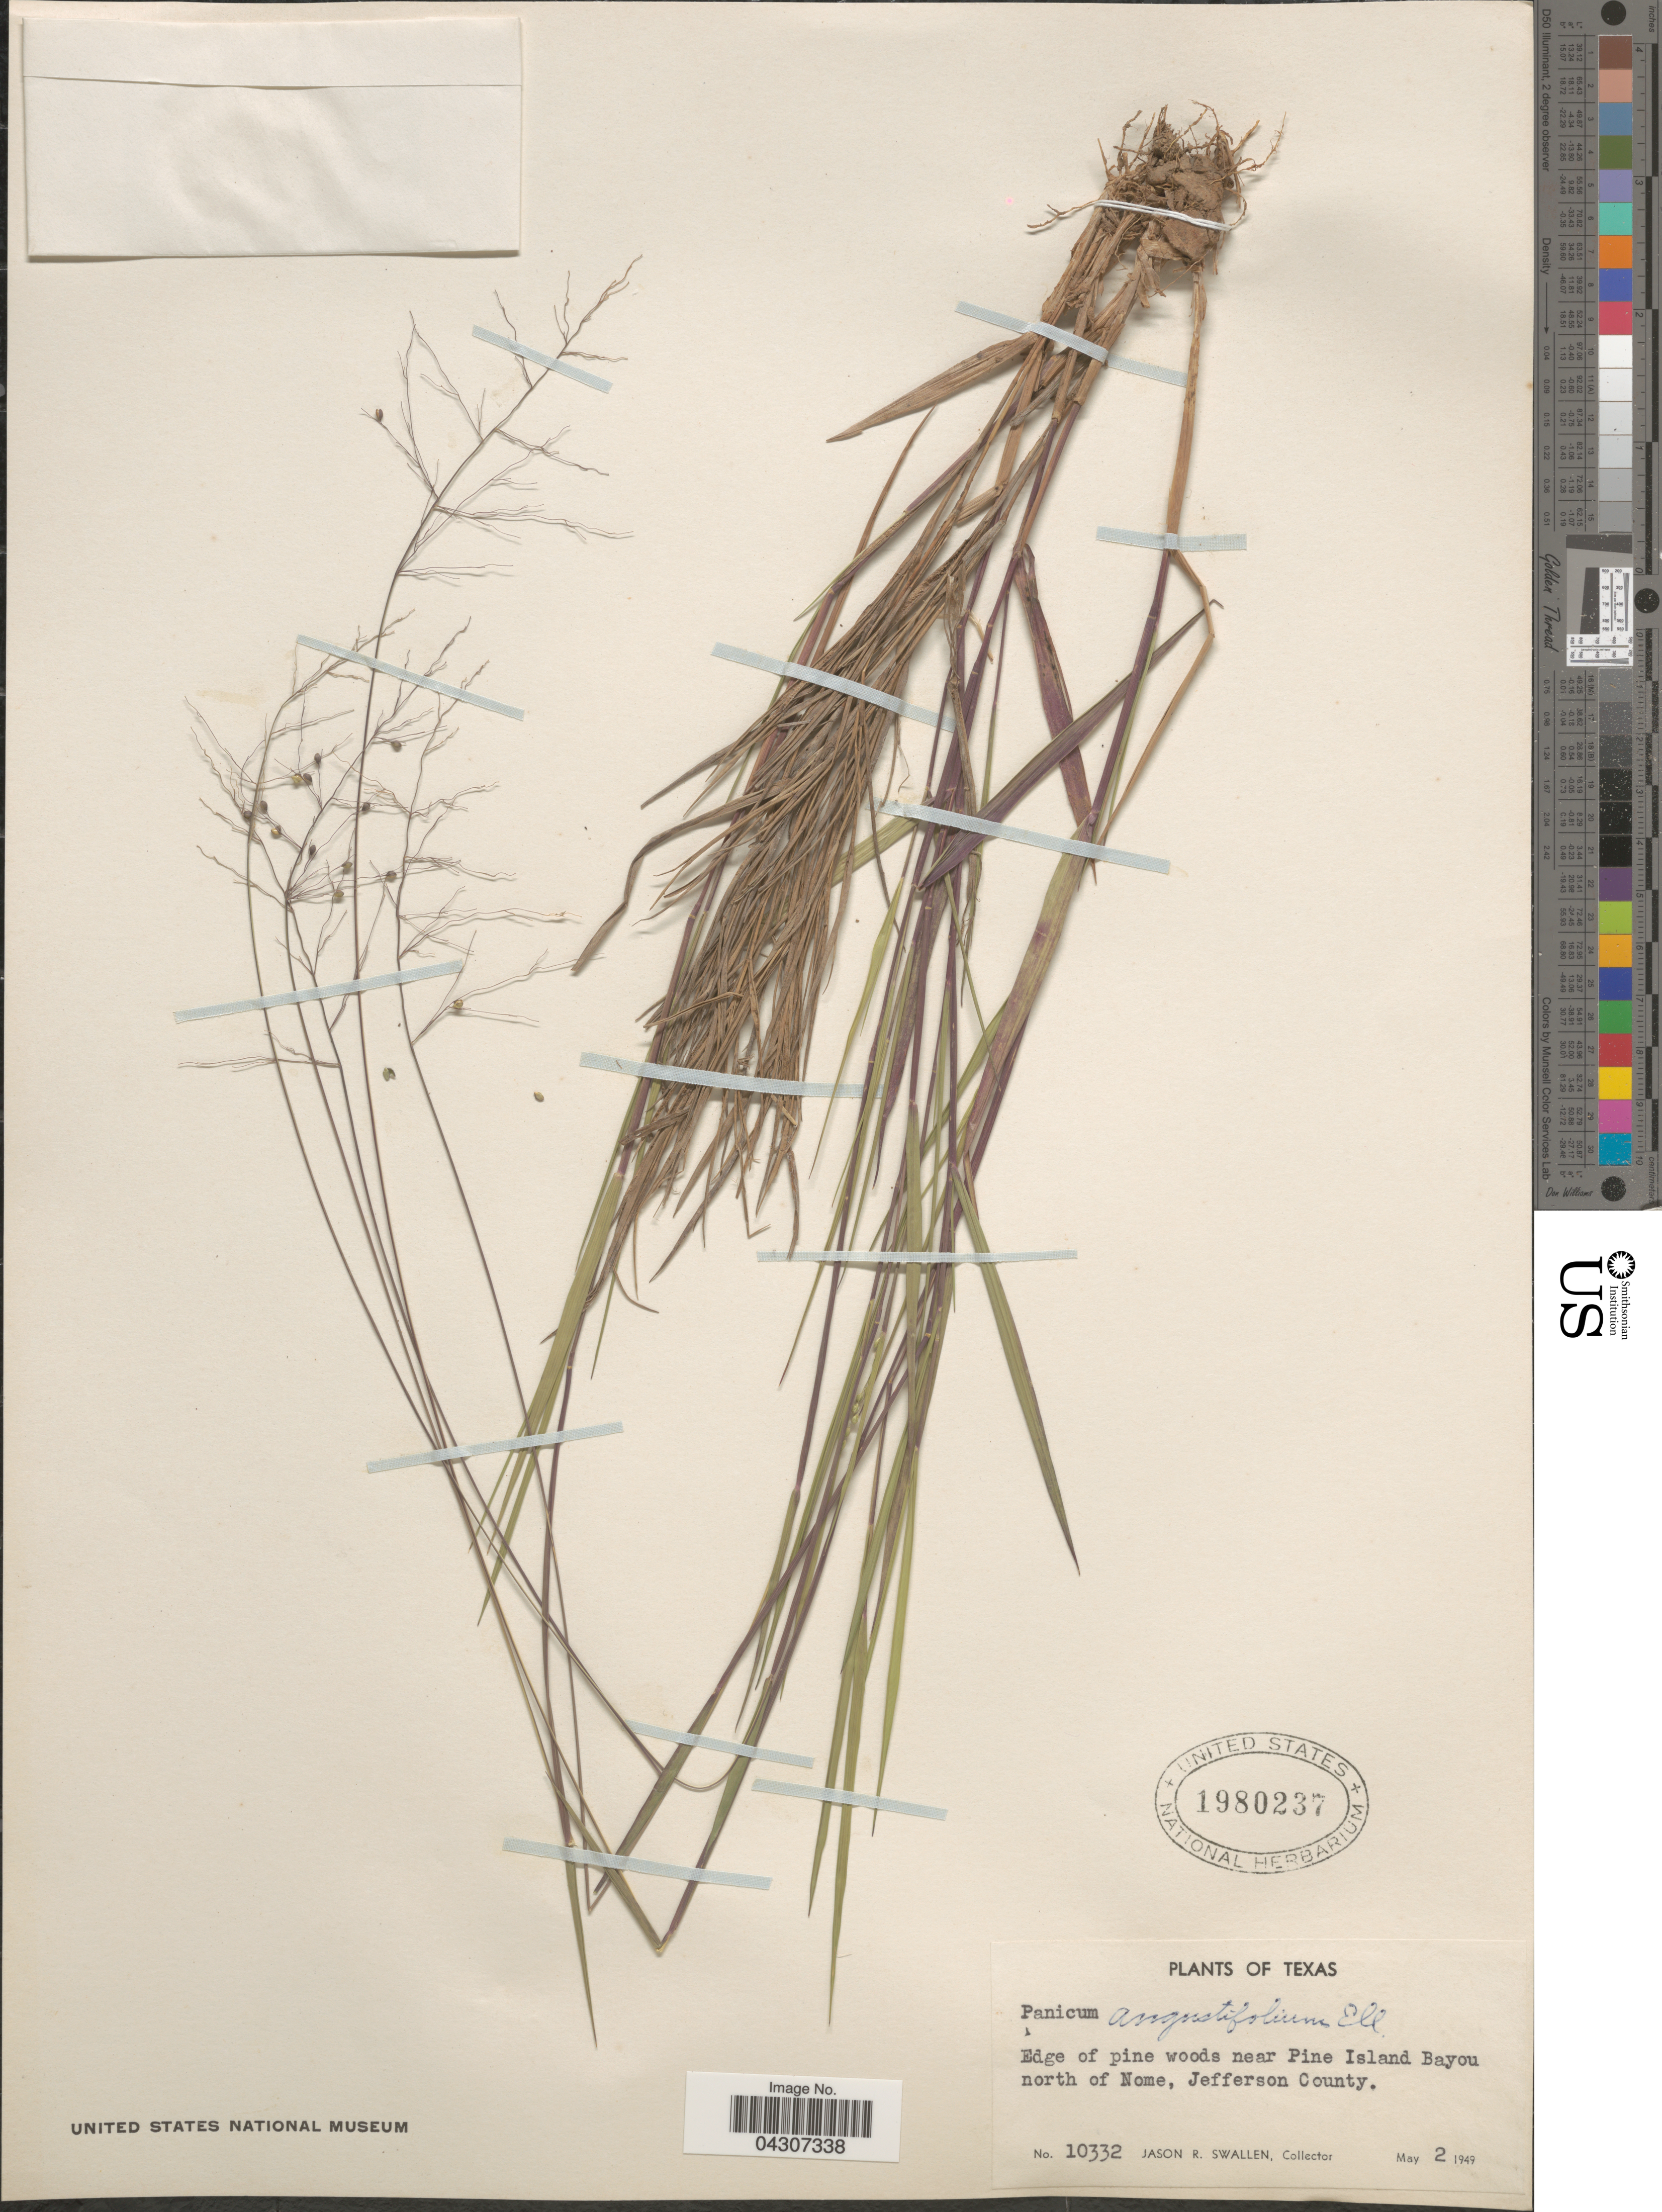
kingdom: Plantae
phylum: Tracheophyta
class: Liliopsida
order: Poales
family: Poaceae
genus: Dichanthelium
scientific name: Dichanthelium aciculare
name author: (Desv. ex Poir.) Gould & C.A. Clark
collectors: J. R. Swallen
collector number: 10332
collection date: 1949-05-02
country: United States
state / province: Texas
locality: Edge of pine woods near Pine Island Bayou north of Nome, Jefferson County.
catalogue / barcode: US 1980237